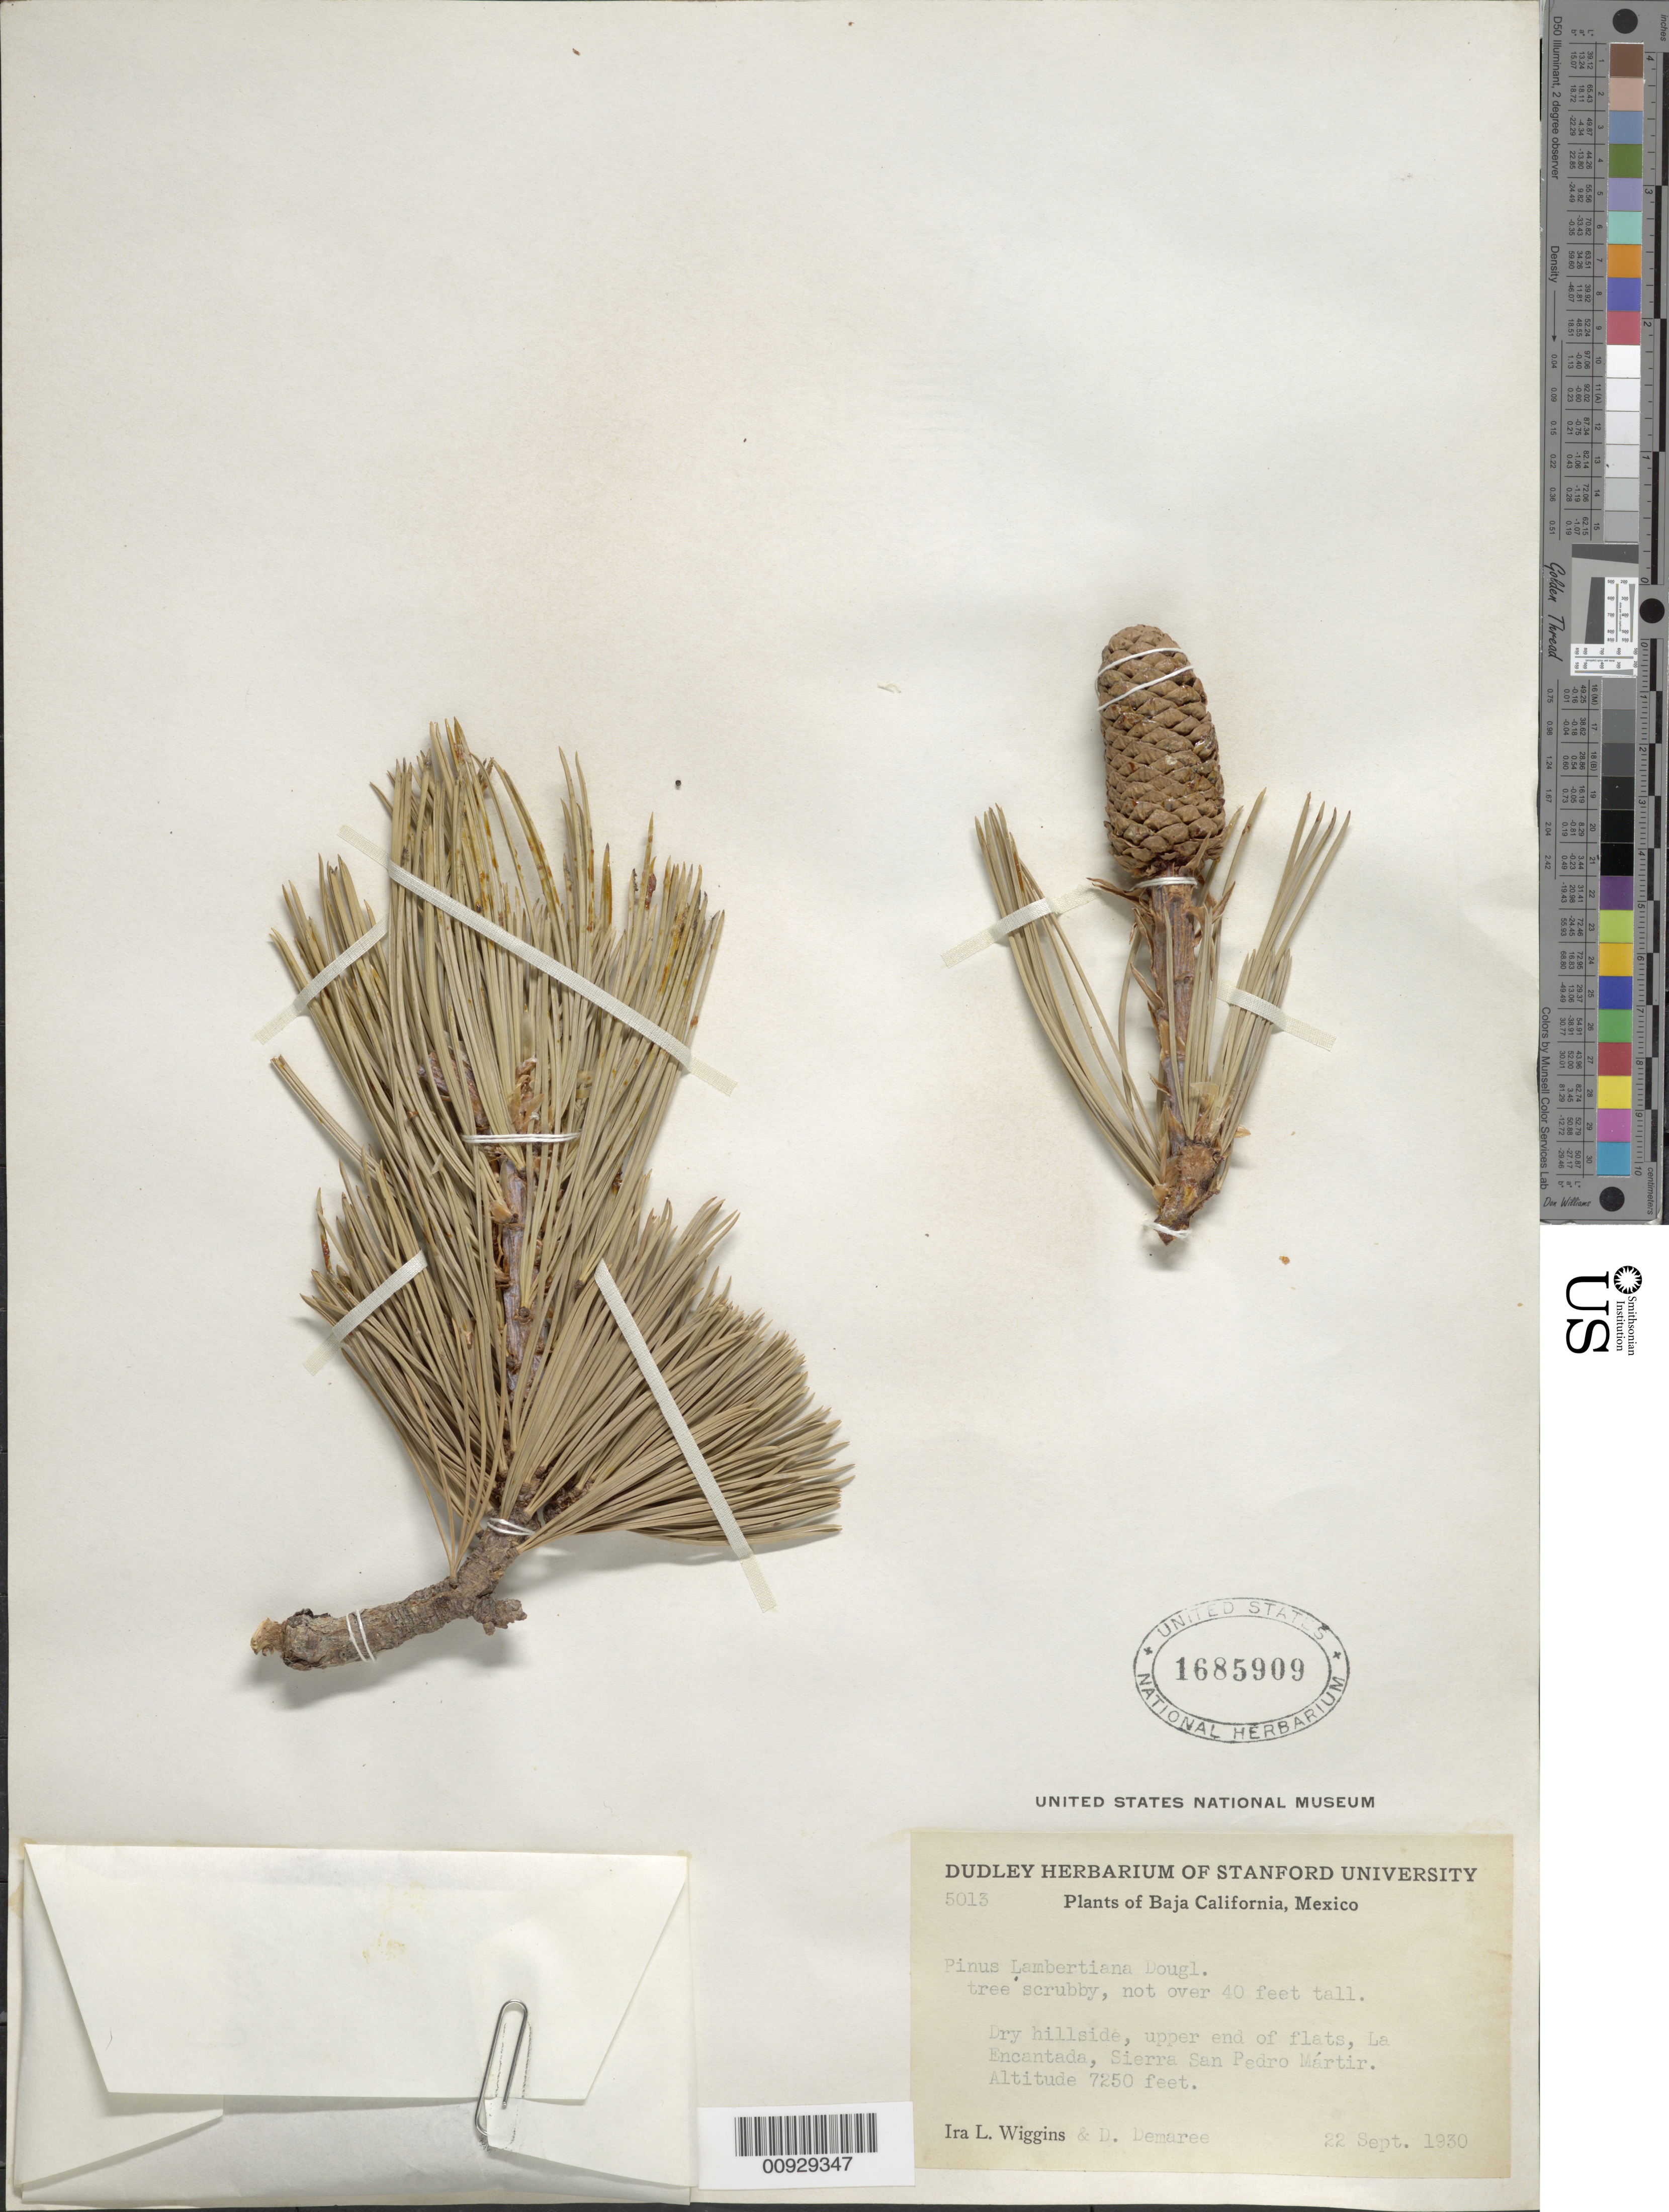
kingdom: Plantae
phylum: Tracheophyta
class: Pinopsida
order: Pinales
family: Pinaceae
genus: Pinus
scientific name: Pinus lambertiana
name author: Douglas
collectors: I. L. Wiggins & D. Demaree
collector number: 5013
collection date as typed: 22 Sep 1930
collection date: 1930-09-22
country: Mexico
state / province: Baja California Norte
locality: La Encantada, Sierra San Pedro Mártir.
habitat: Dry hillside, upper end of flats.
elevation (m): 2210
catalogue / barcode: US 1685909